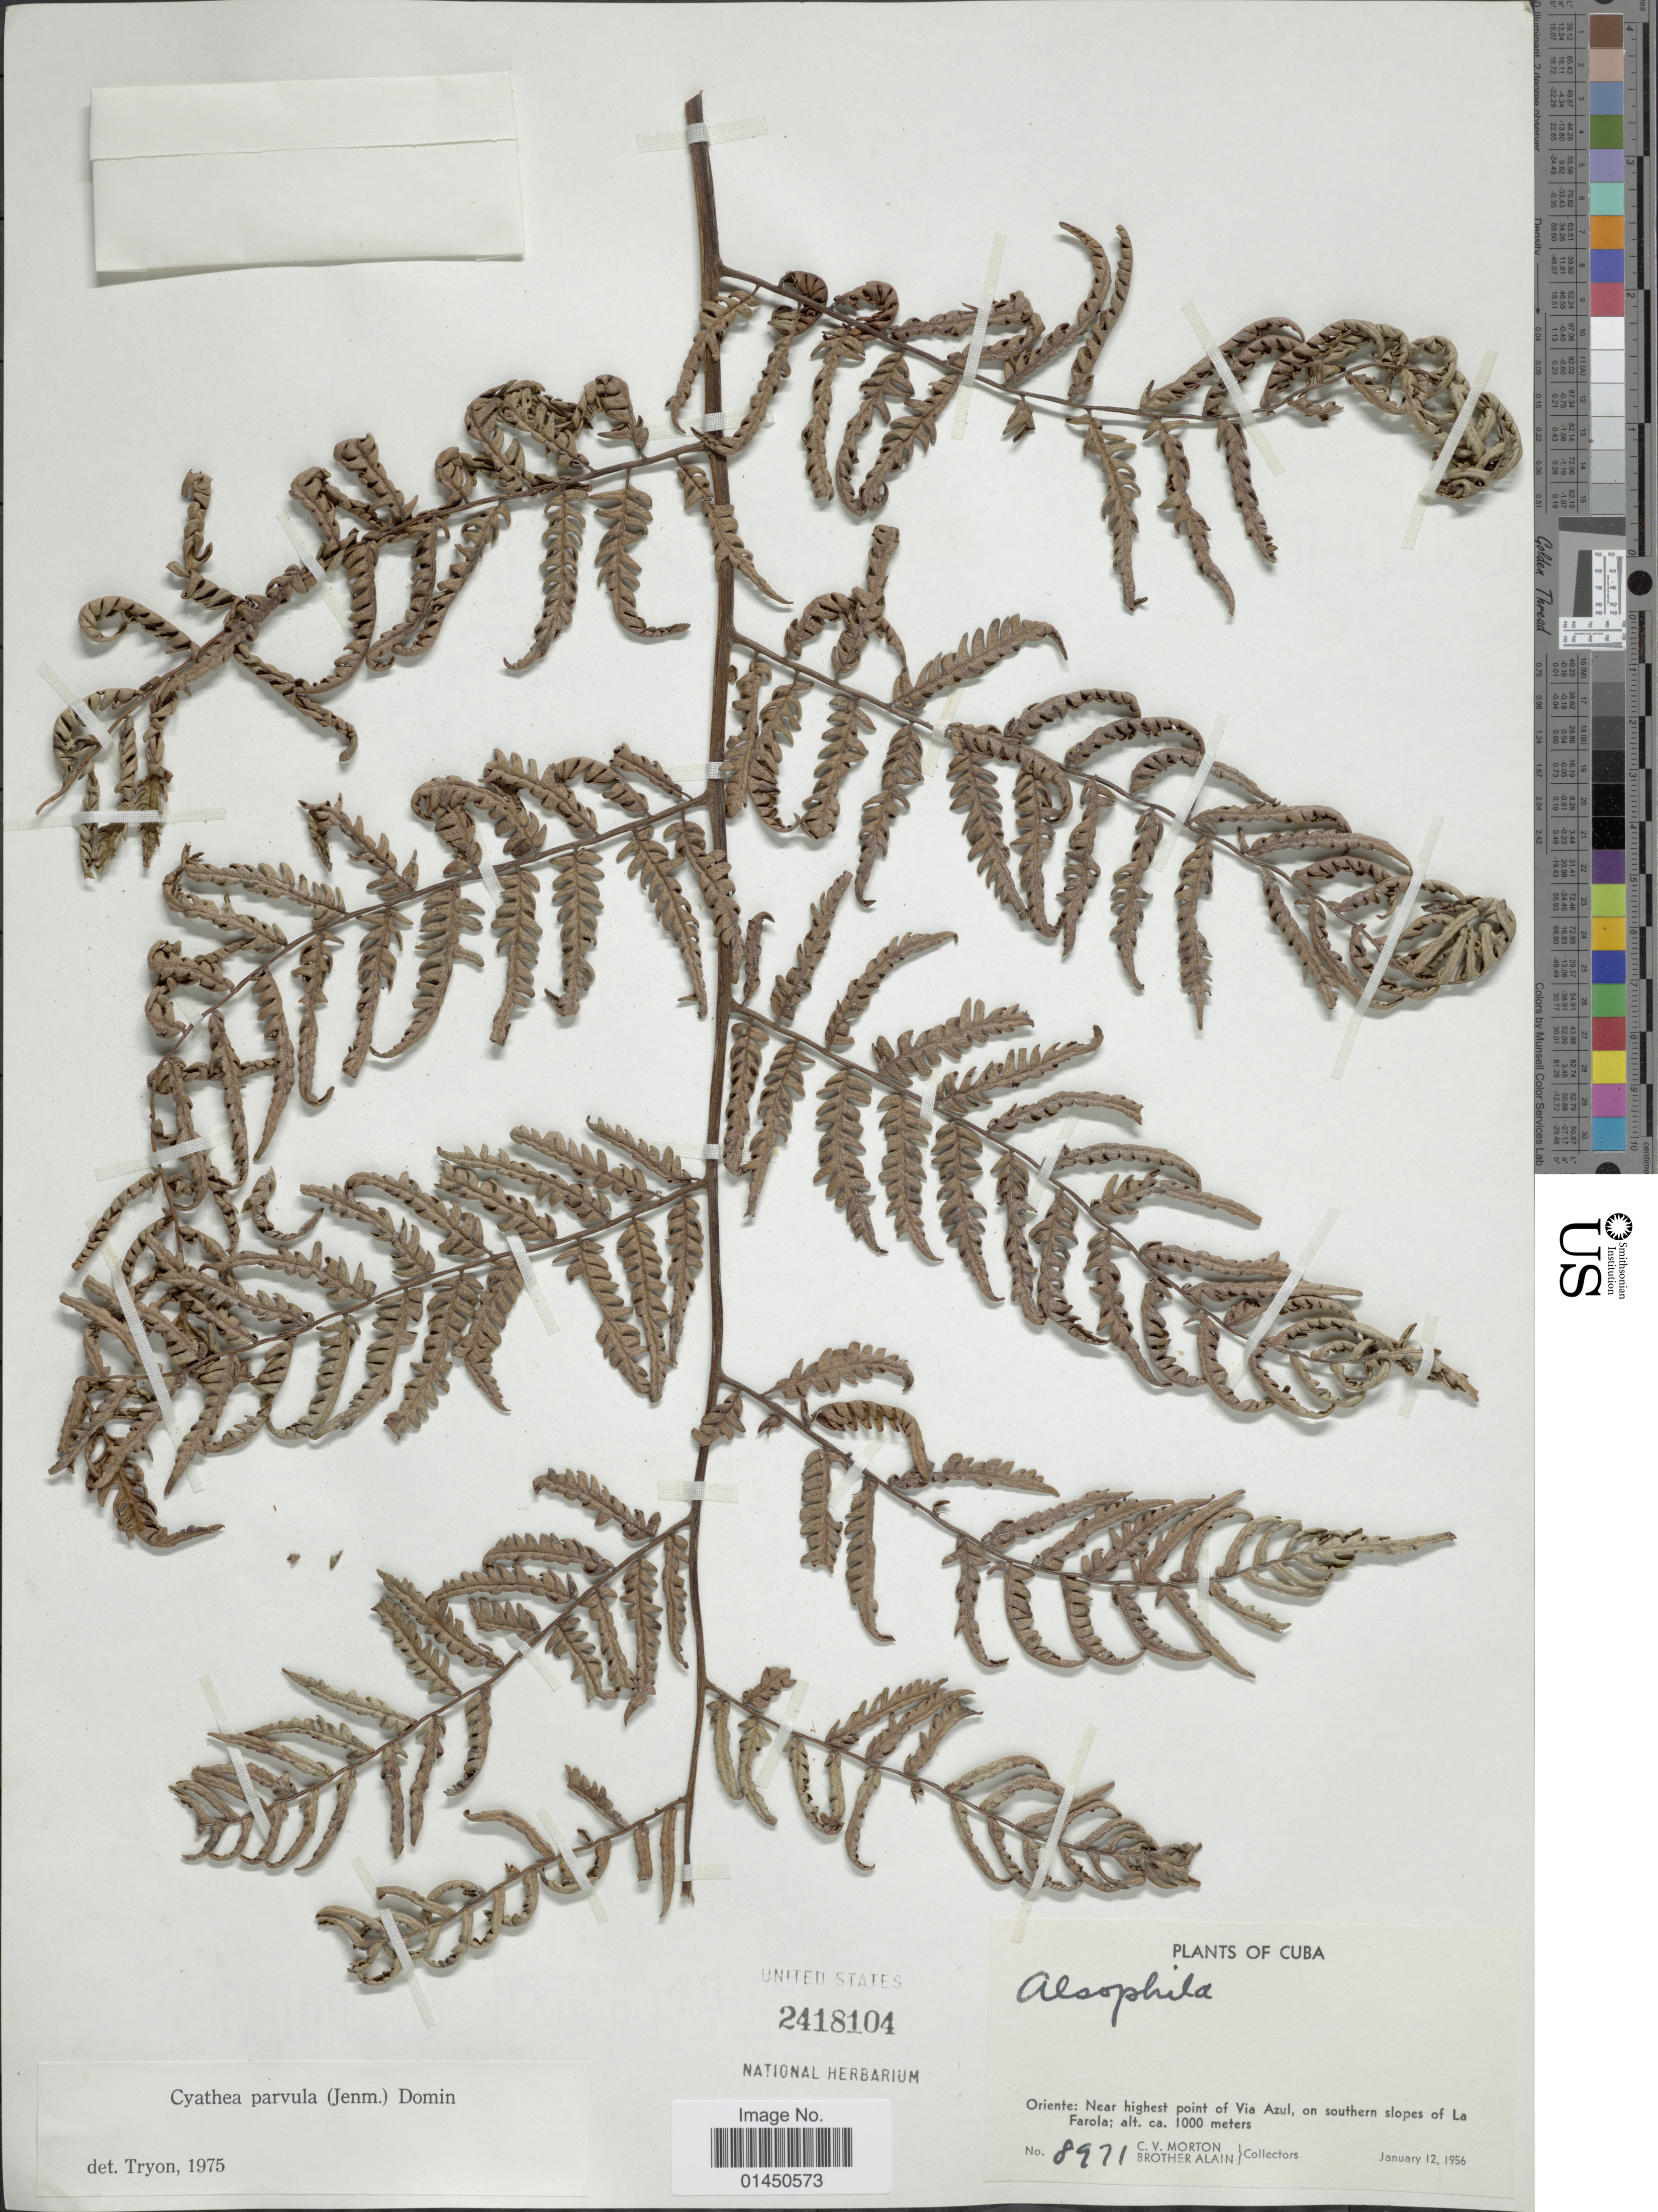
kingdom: Plantae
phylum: Tracheophyta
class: Polypodiopsida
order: Cyatheales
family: Cyatheaceae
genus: Cyathea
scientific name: Cyathea parvula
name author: (Jenman) Domin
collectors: C. V. Morton & A. H. Liogier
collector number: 8971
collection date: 1956-01-12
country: Cuba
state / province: Oriente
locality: Near highest point of Via Azul, on southern slopes of La Farola.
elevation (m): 1000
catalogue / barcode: US 2418104